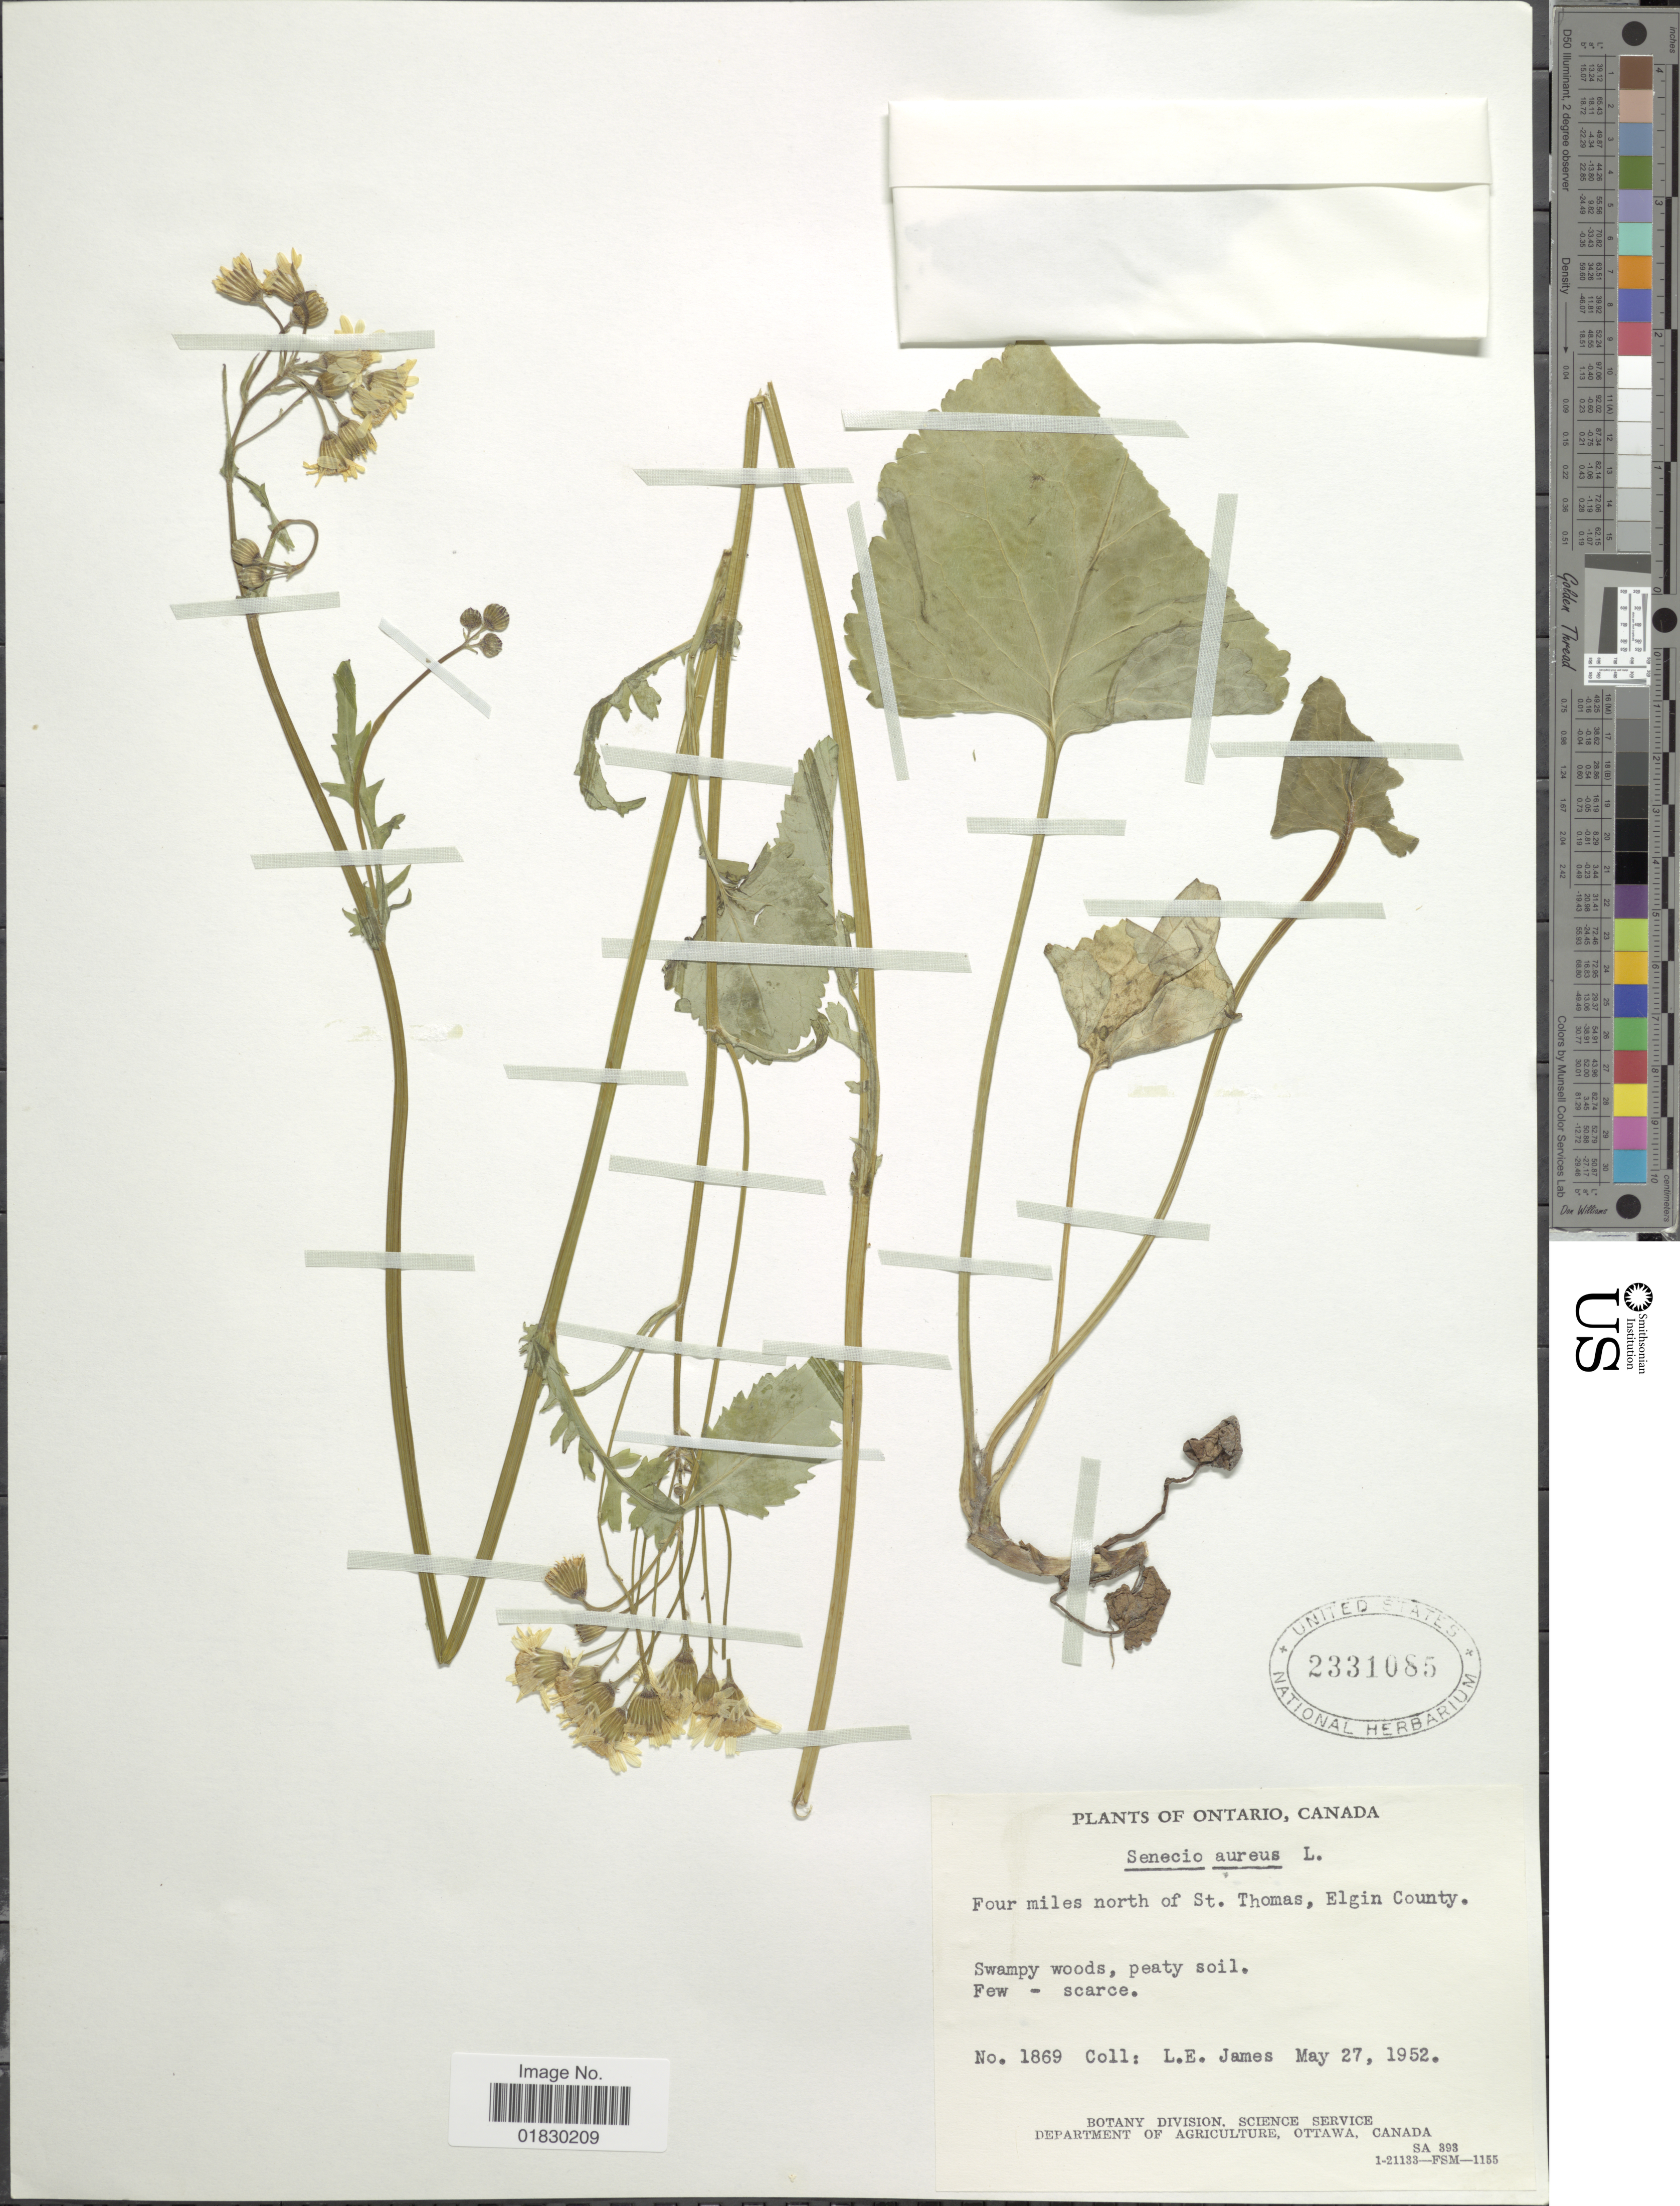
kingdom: Plantae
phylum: Tracheophyta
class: Magnoliopsida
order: Asterales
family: Asteraceae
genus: Packera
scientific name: Packera aurea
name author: (L.) Á. Löve & D. Löve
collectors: L. E. James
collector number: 1869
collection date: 1952-05-27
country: Canada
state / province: Ontario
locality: Four miles north of St. Thomas, Elgin County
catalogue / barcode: US 2331085